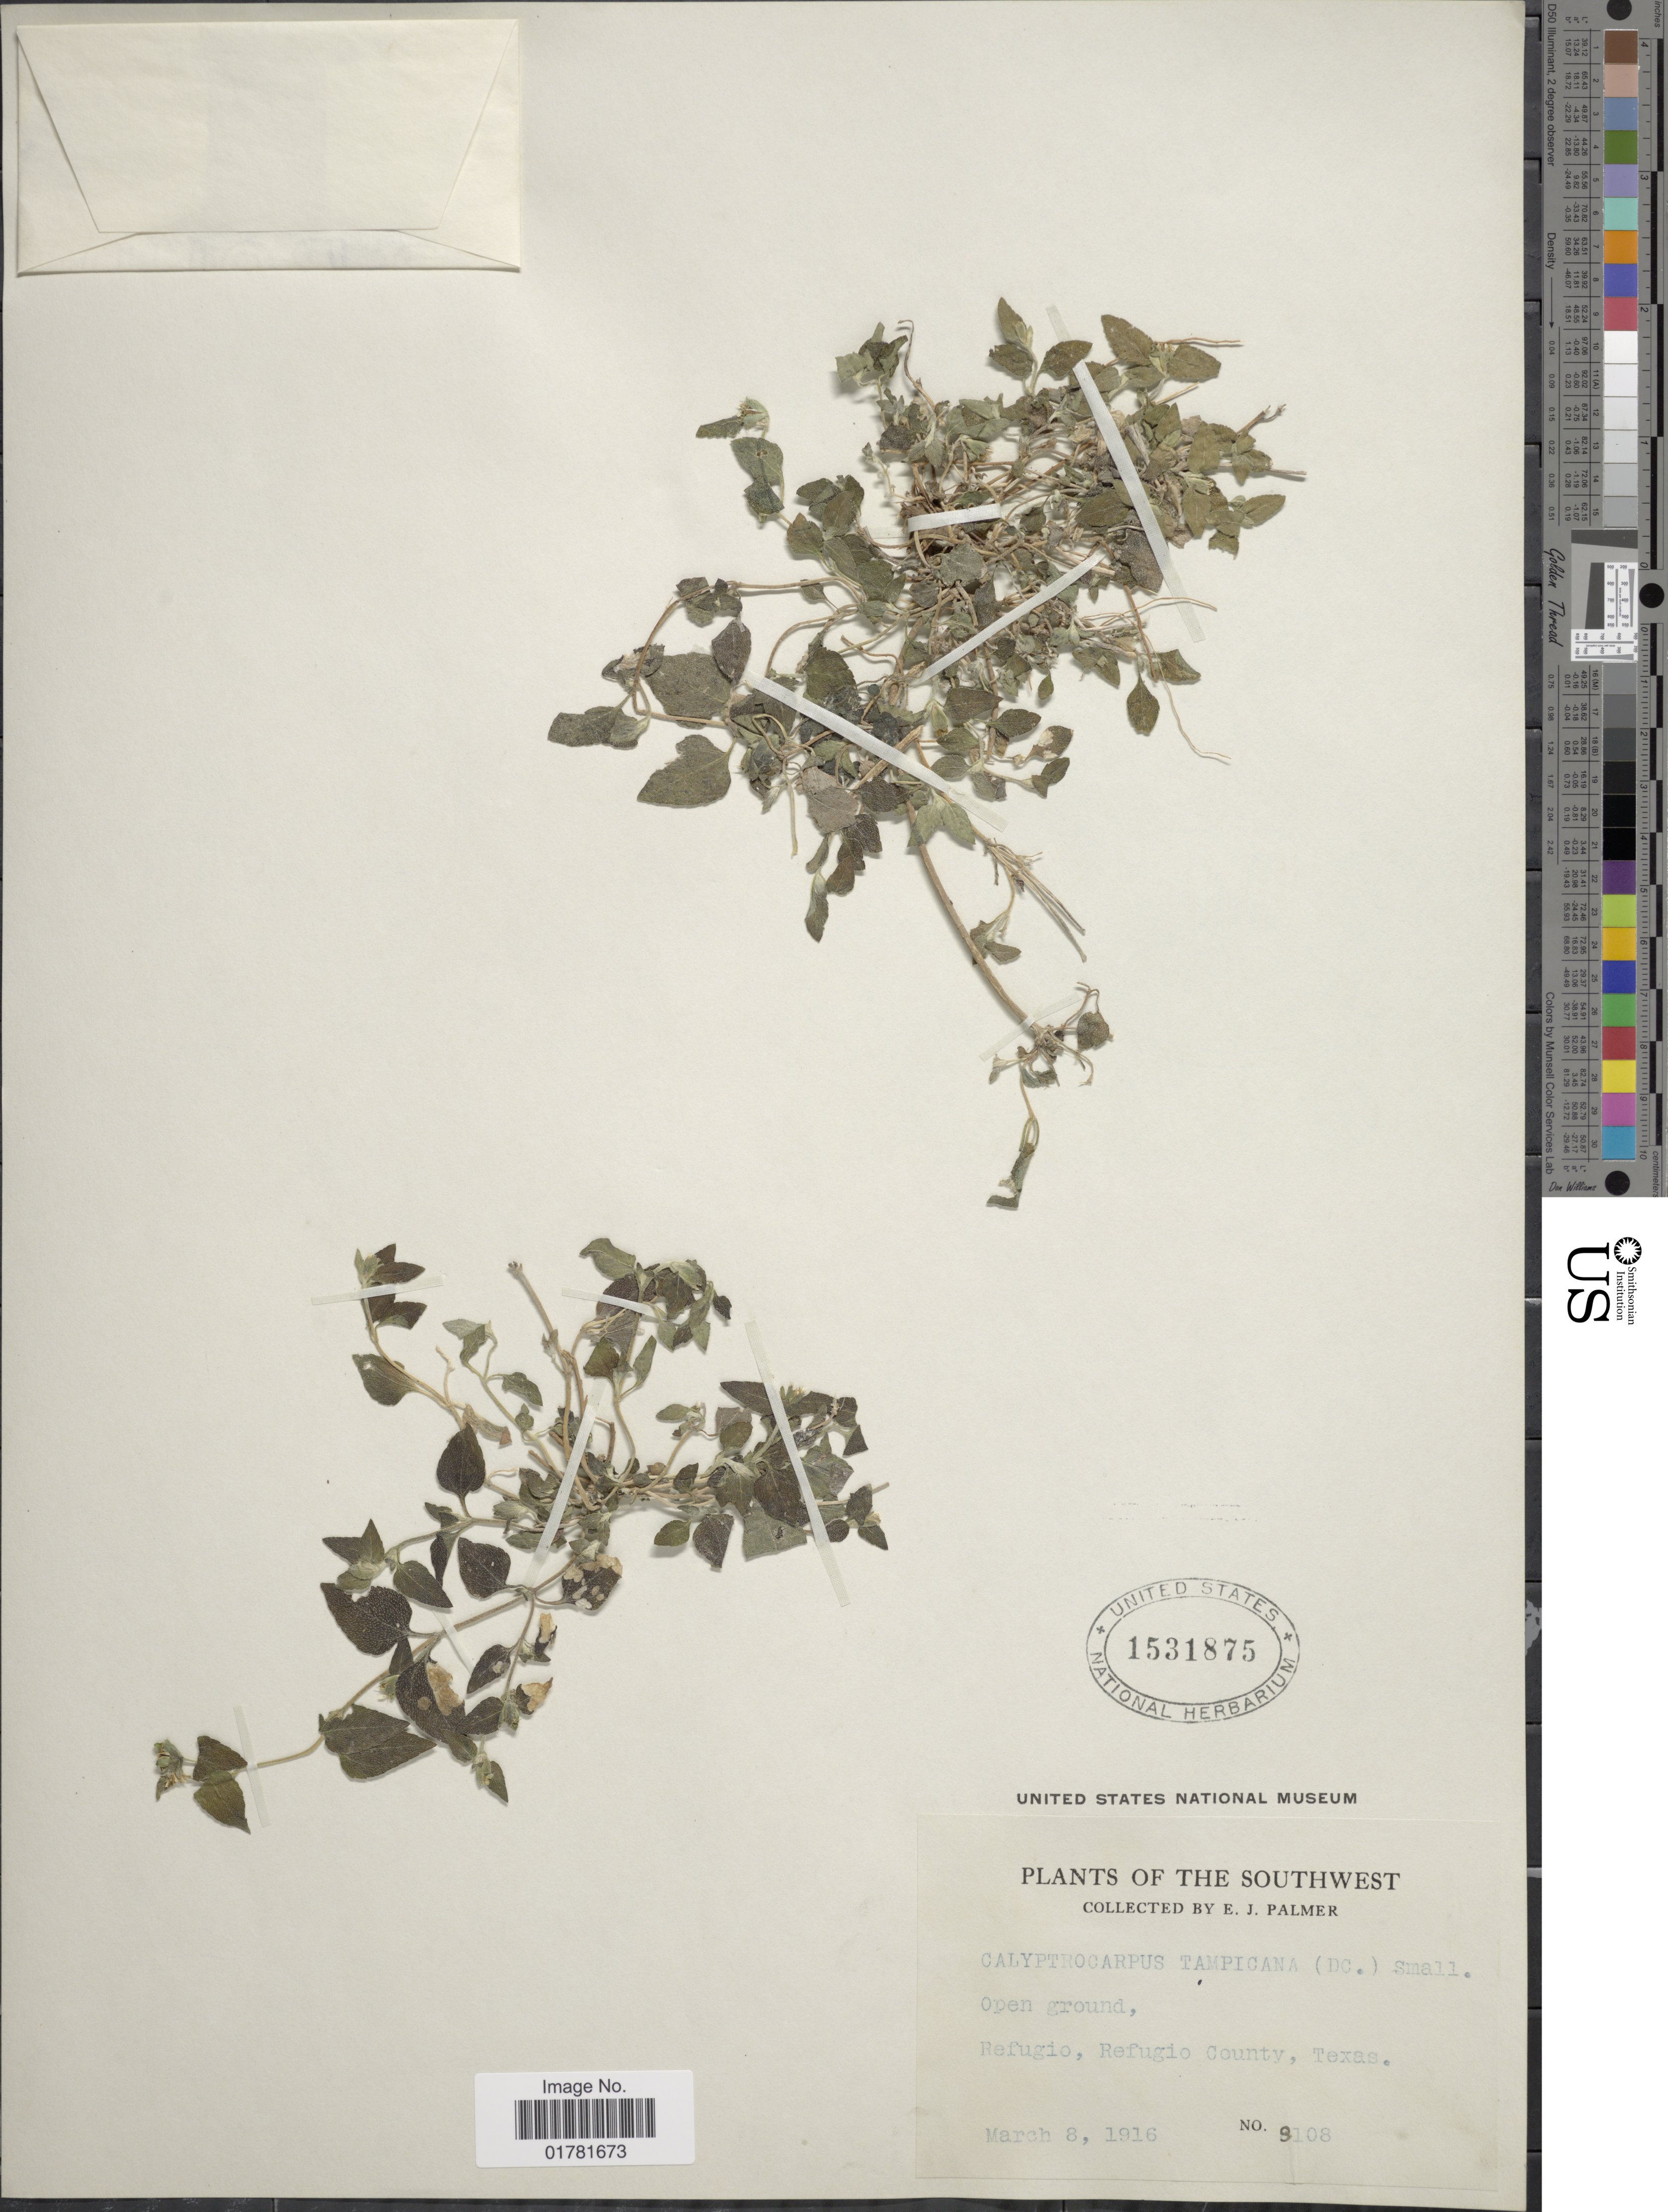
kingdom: Plantae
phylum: Tracheophyta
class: Magnoliopsida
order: Asterales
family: Asteraceae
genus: Calyptocarpus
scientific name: Calyptocarpus vialis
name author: Less.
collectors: E. J. Palmer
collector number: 9108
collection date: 1916-03-08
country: United States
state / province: Texas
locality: The Southwest, Open ground, Refugio County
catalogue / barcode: US 1531875